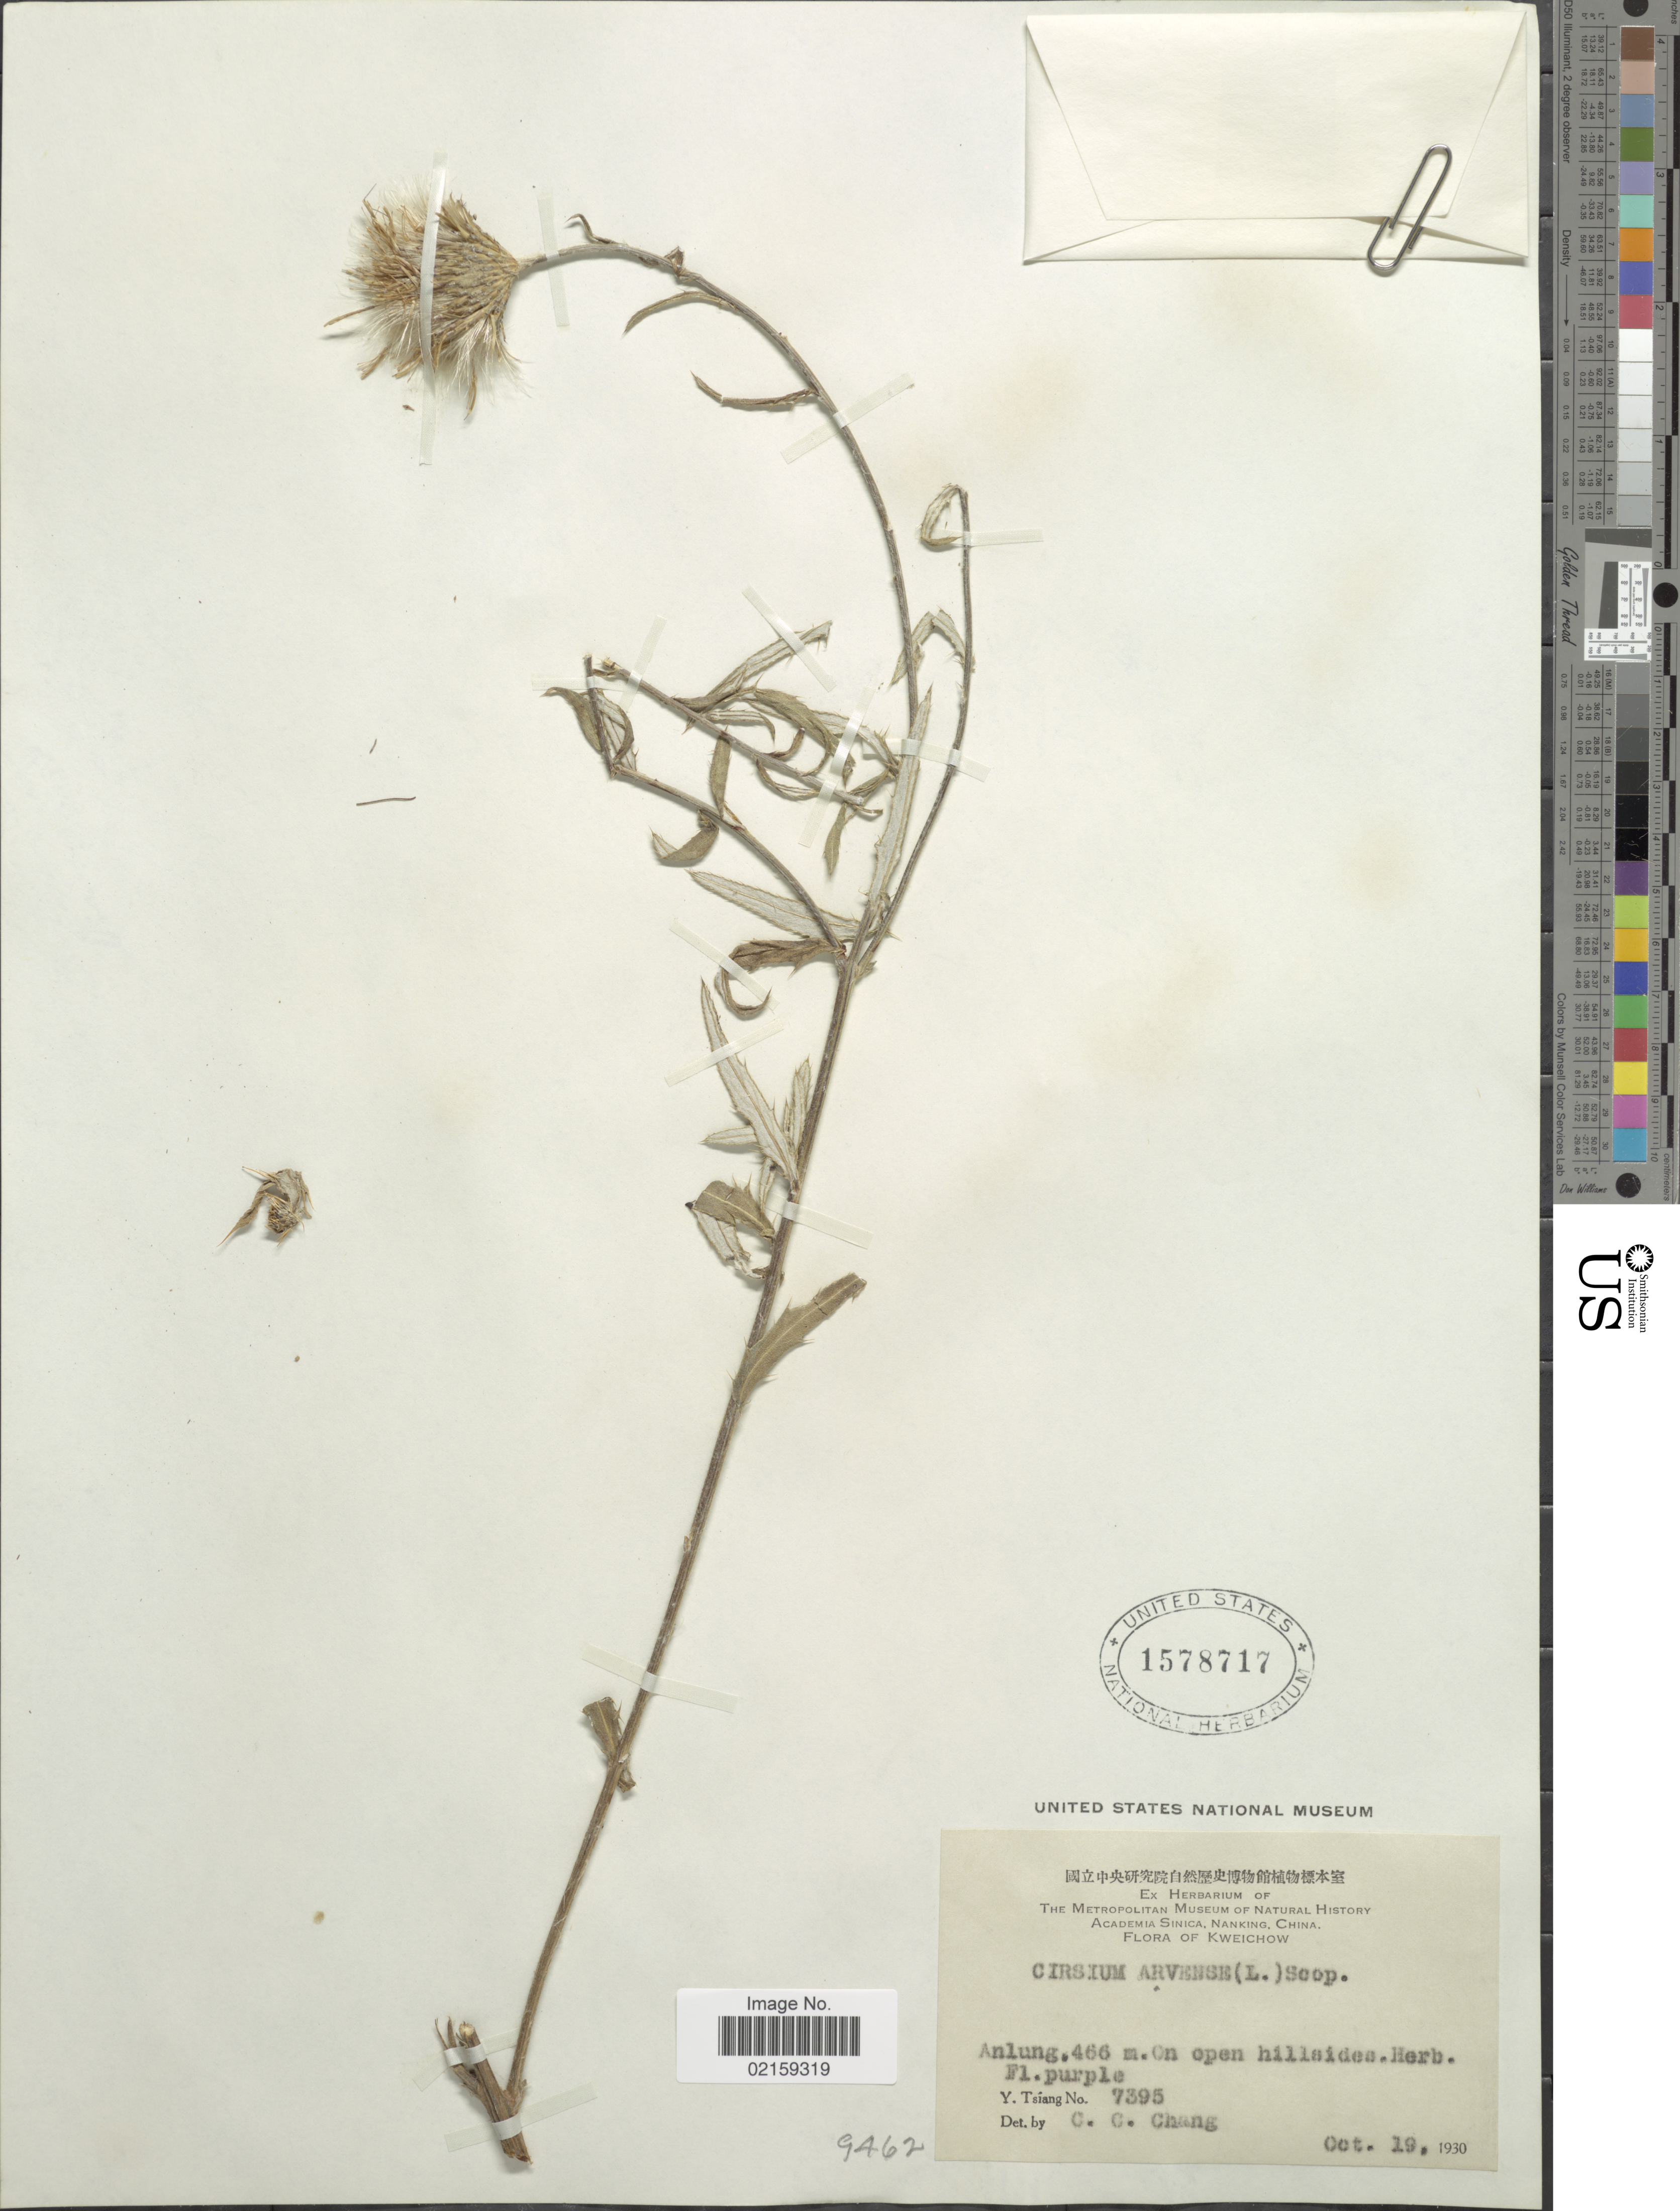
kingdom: Plantae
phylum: Tracheophyta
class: Magnoliopsida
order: Asterales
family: Asteraceae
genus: Cirsium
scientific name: Cirsium arvense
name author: (L.) Scop.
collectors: Y. Tsiang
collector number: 7395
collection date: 1930-10-19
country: China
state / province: Guizhou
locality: Kweichow. Anlung, On open hillsides.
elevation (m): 466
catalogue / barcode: US 1578717